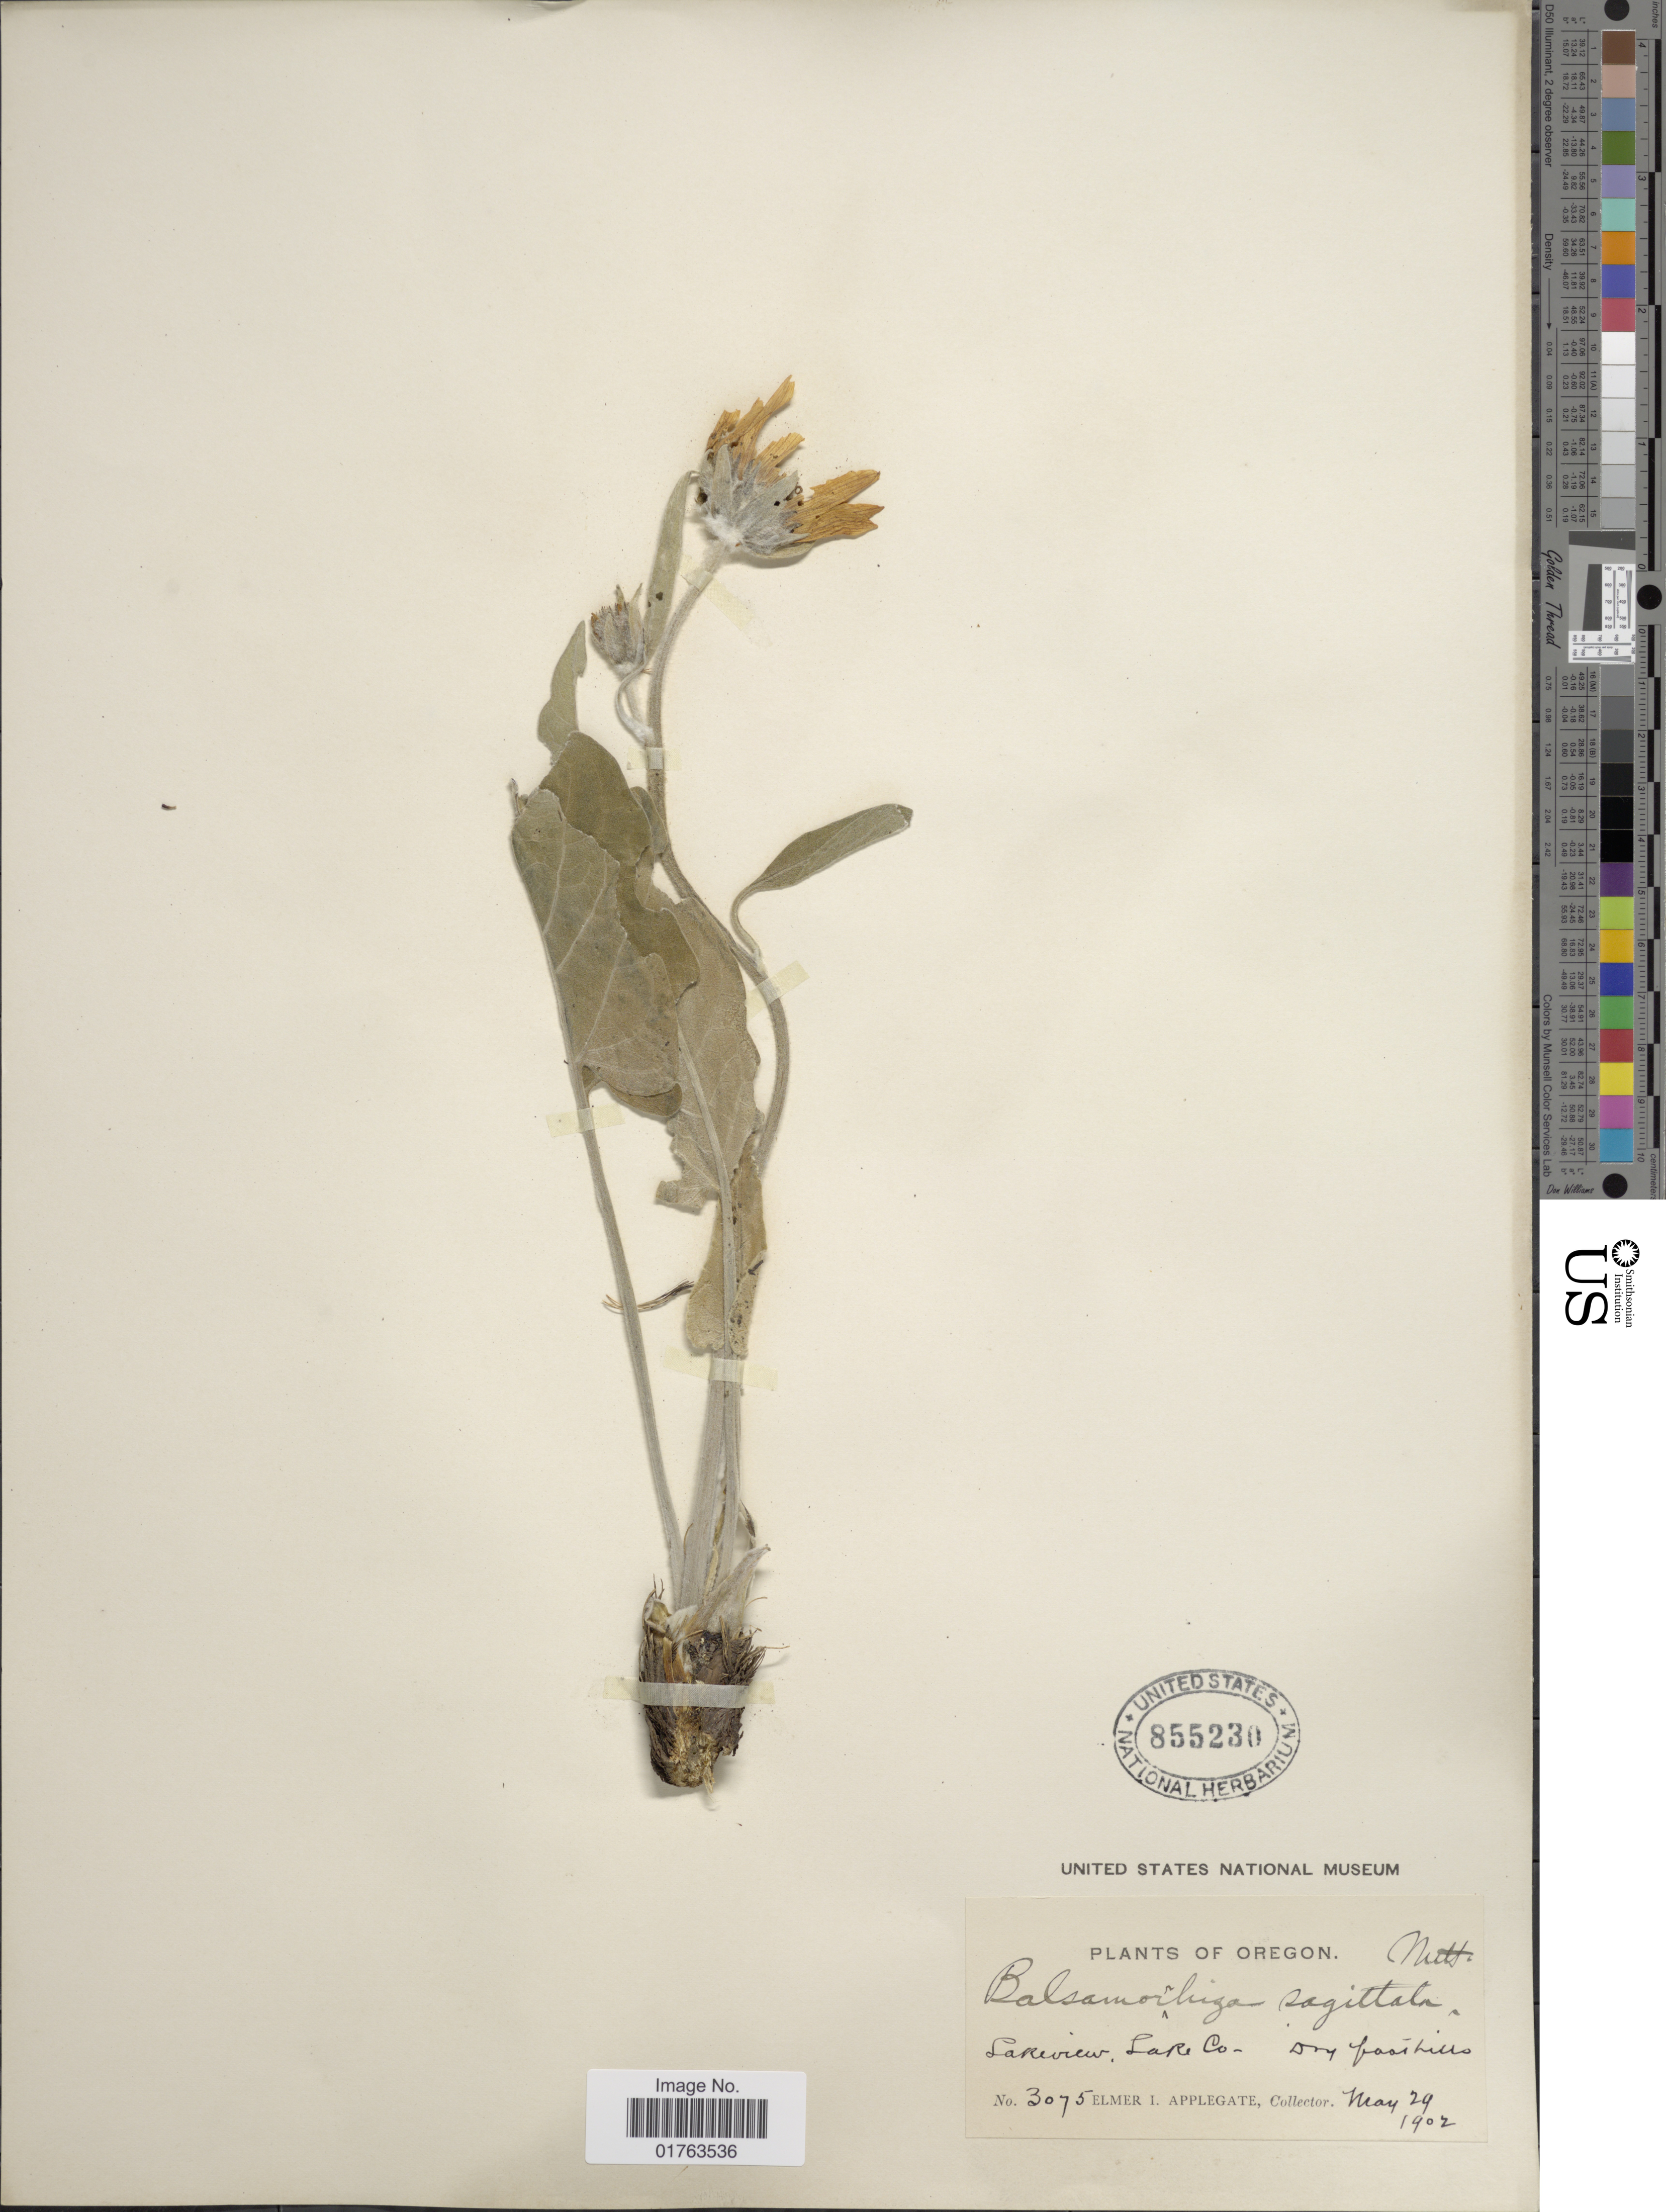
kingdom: Plantae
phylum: Tracheophyta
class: Magnoliopsida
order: Asterales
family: Asteraceae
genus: Balsamorhiza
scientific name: Balsamorhiza sagittata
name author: (Pursh) Nutt.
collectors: E. I. Applegate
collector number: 3075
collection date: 1902-05-29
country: United States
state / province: Oregon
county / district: Lake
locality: Lakeview, Lake Co,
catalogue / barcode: US 855230